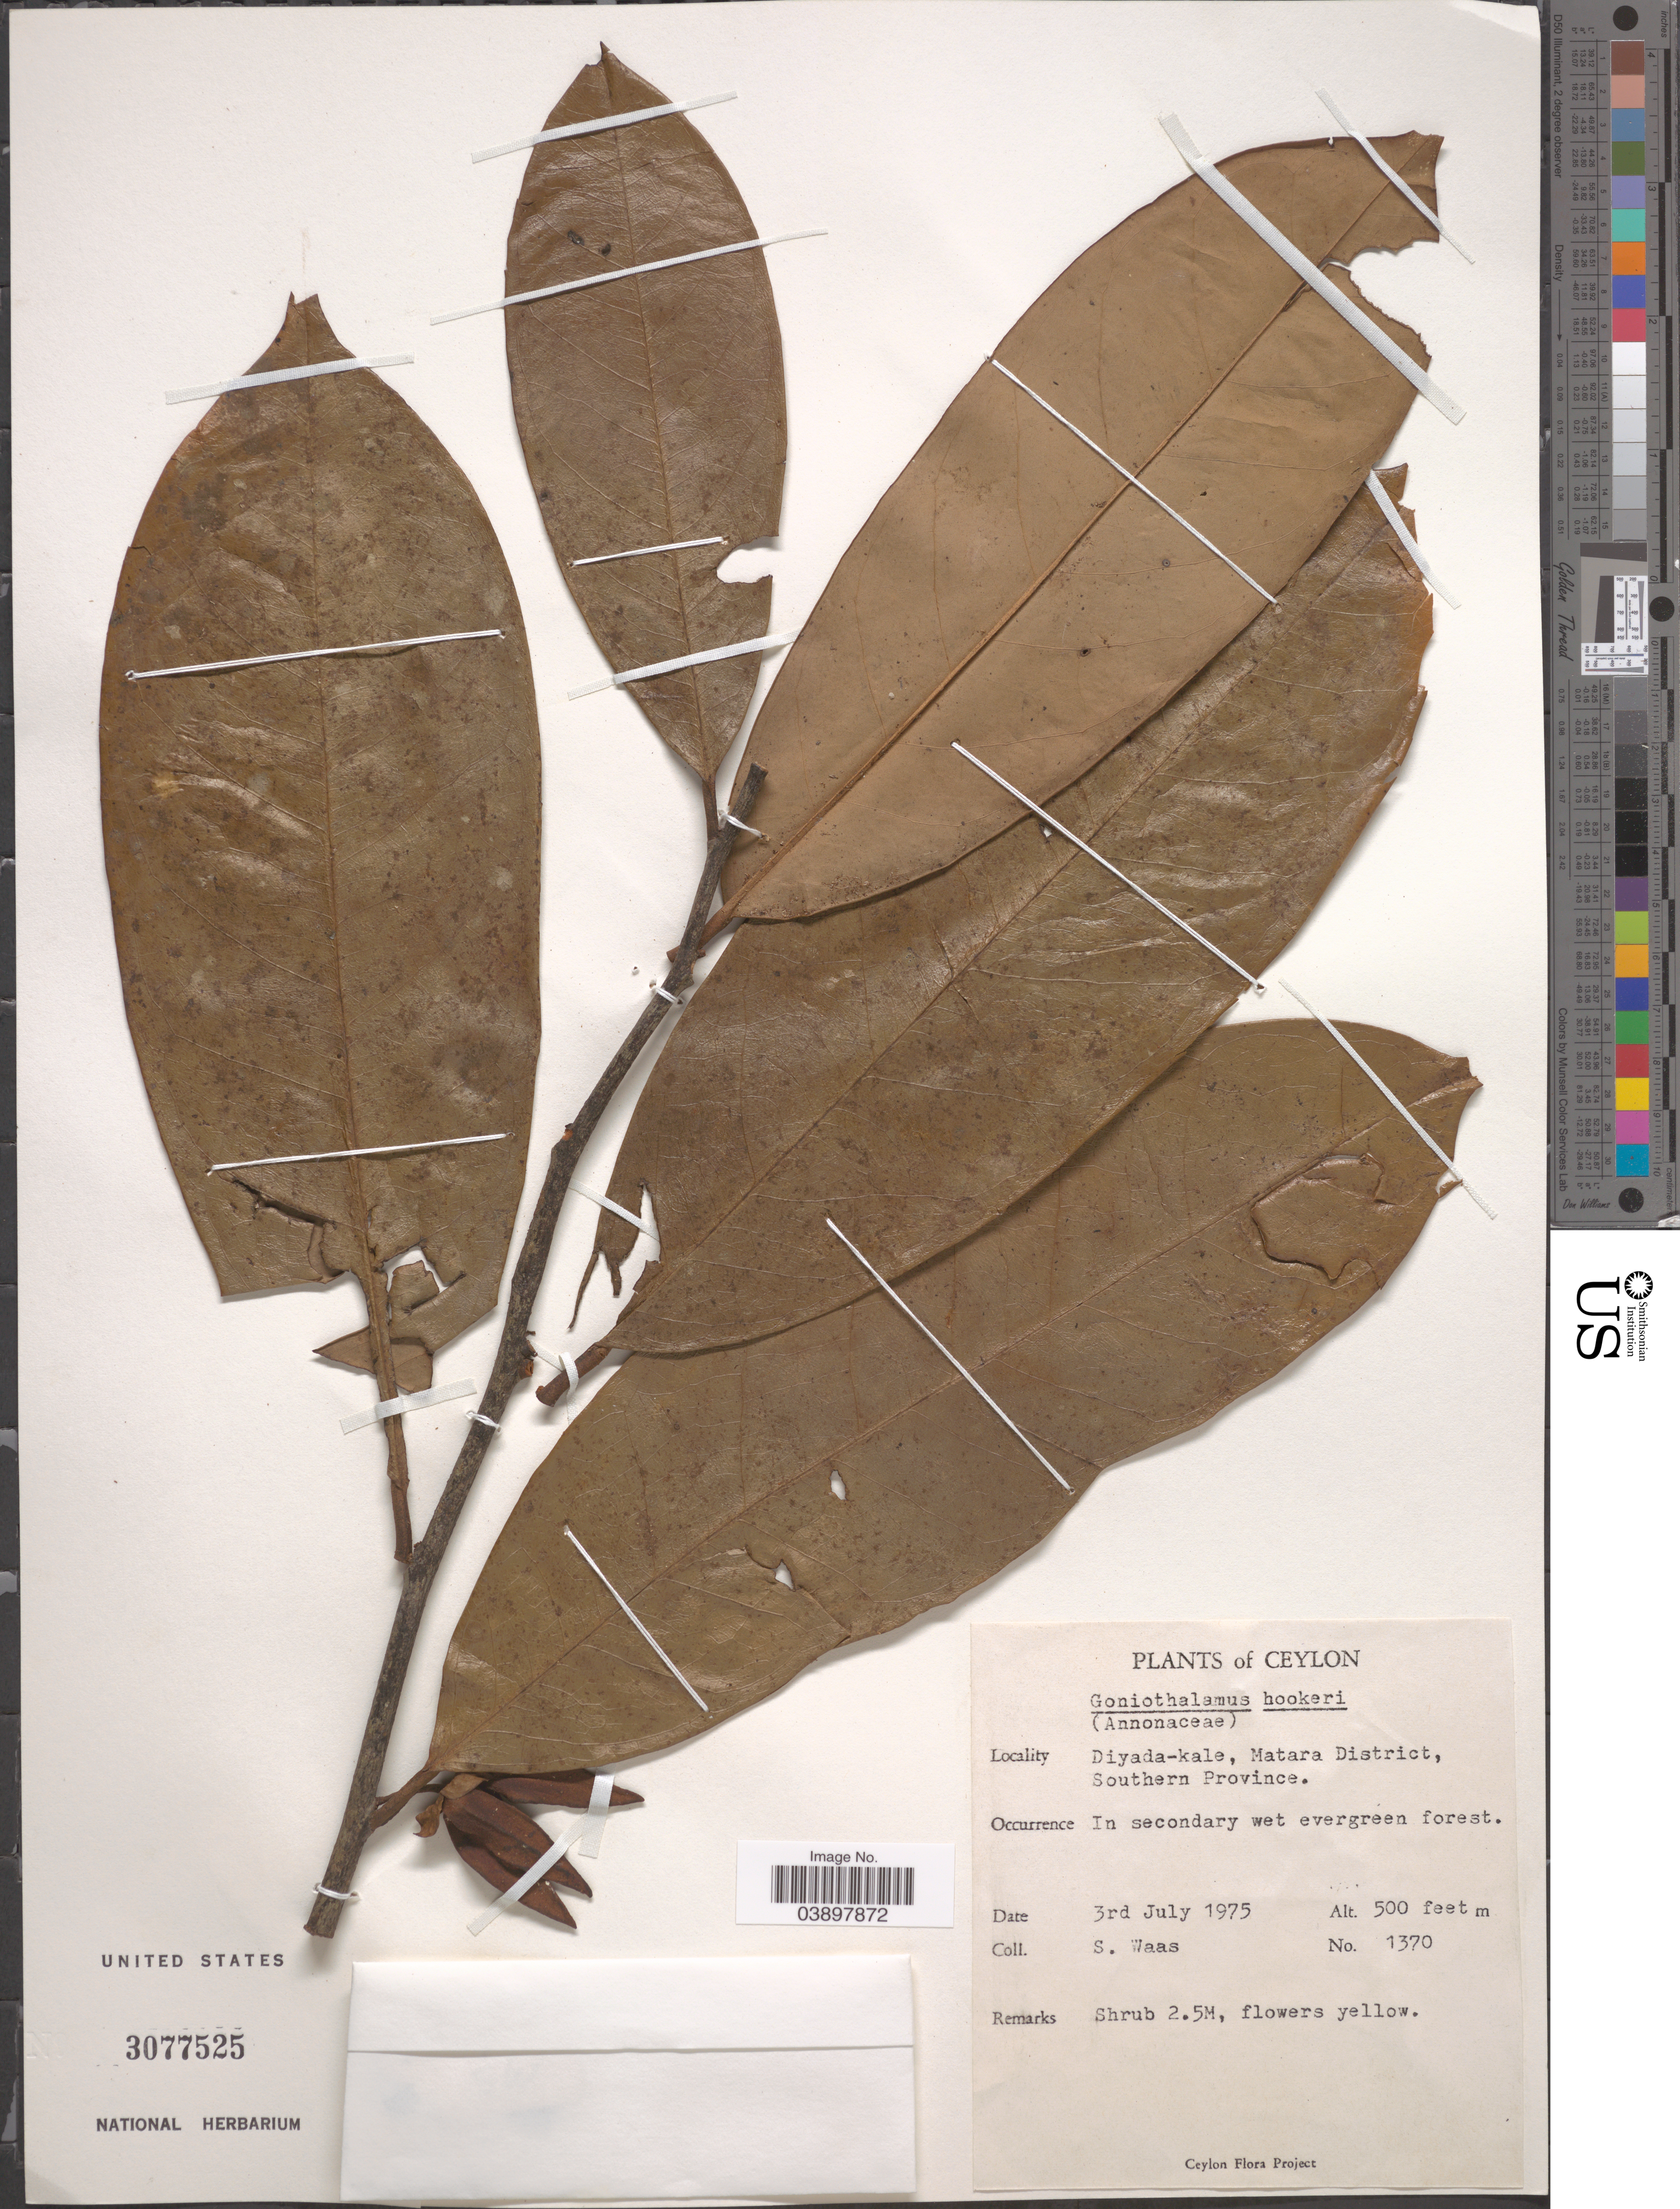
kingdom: Plantae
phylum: Tracheophyta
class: Magnoliopsida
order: Magnoliales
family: Annonaceae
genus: Goniothalamus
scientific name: Goniothalamus hookeri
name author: Thwaites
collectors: S. Waas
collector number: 1370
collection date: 1975-07-03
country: Sri Lanka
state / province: Southern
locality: Ceylon. Diyada-kale, Matara District.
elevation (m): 152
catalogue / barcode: US 3077525